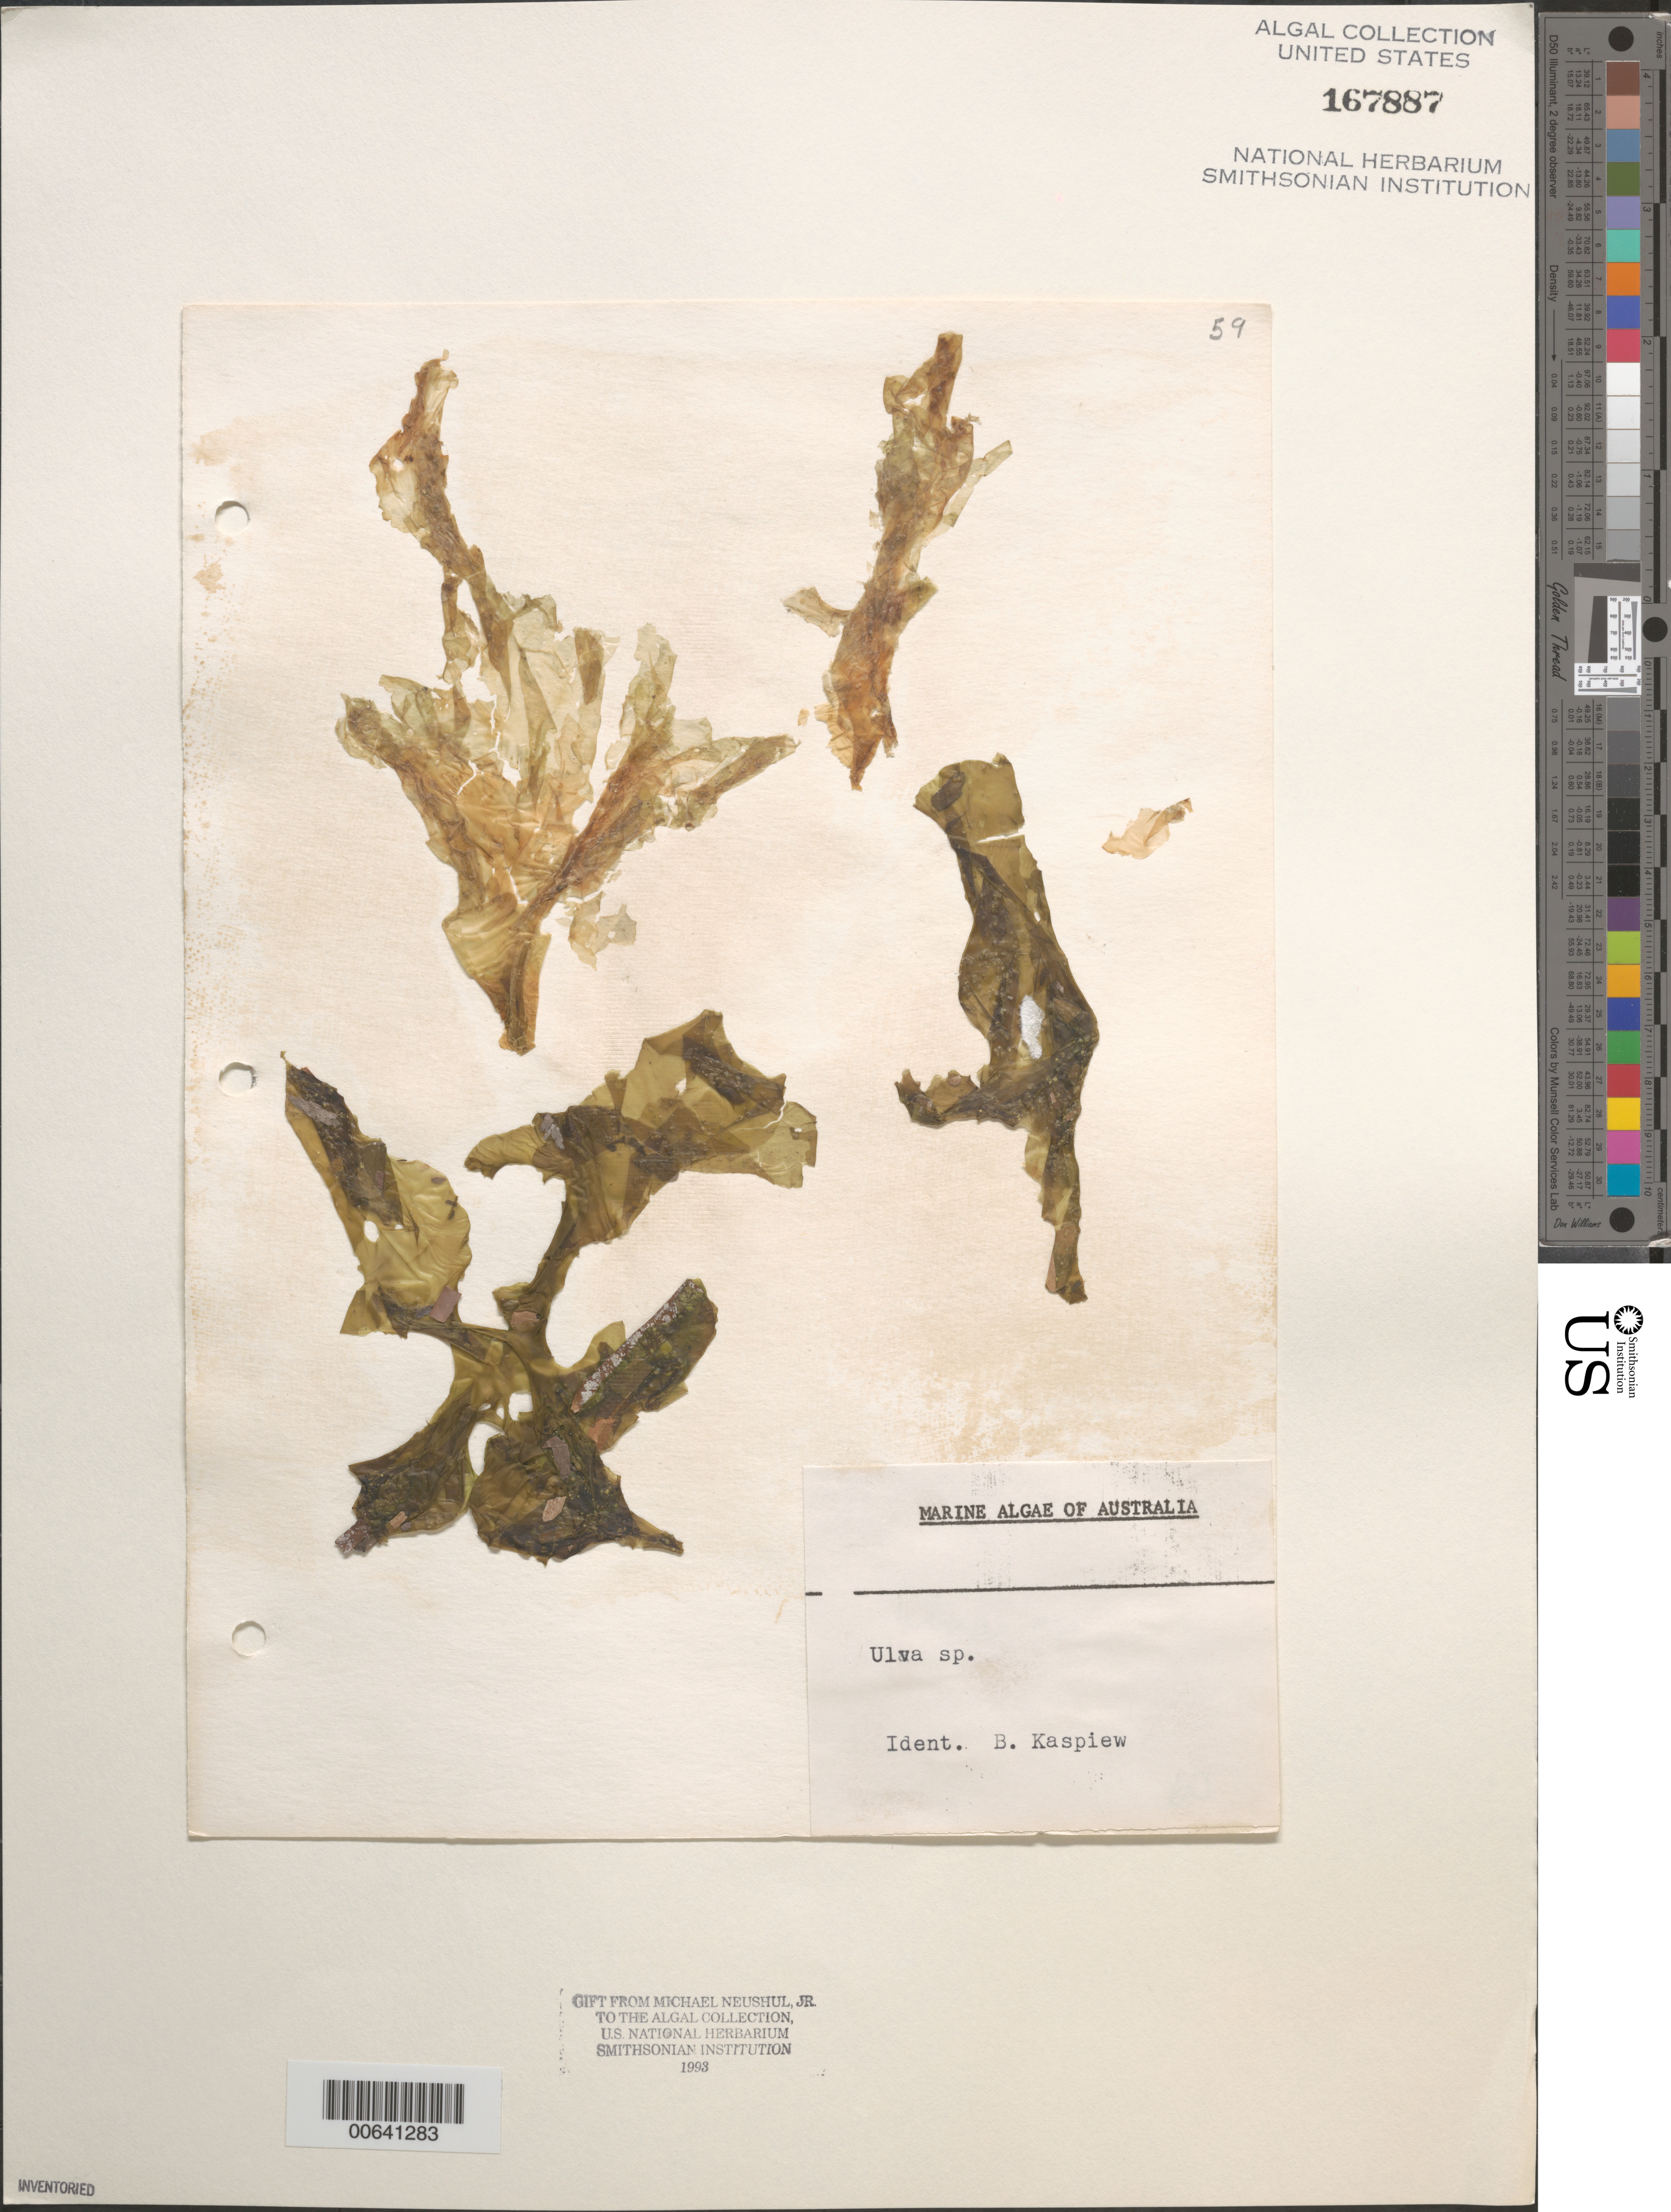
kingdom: Plantae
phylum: Chlorophyta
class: Ulvophyceae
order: Ulvales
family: Ulvaceae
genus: Ulva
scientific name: Ulva sp.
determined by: Kaspiew, B.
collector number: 59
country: Australia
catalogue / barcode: US 167887